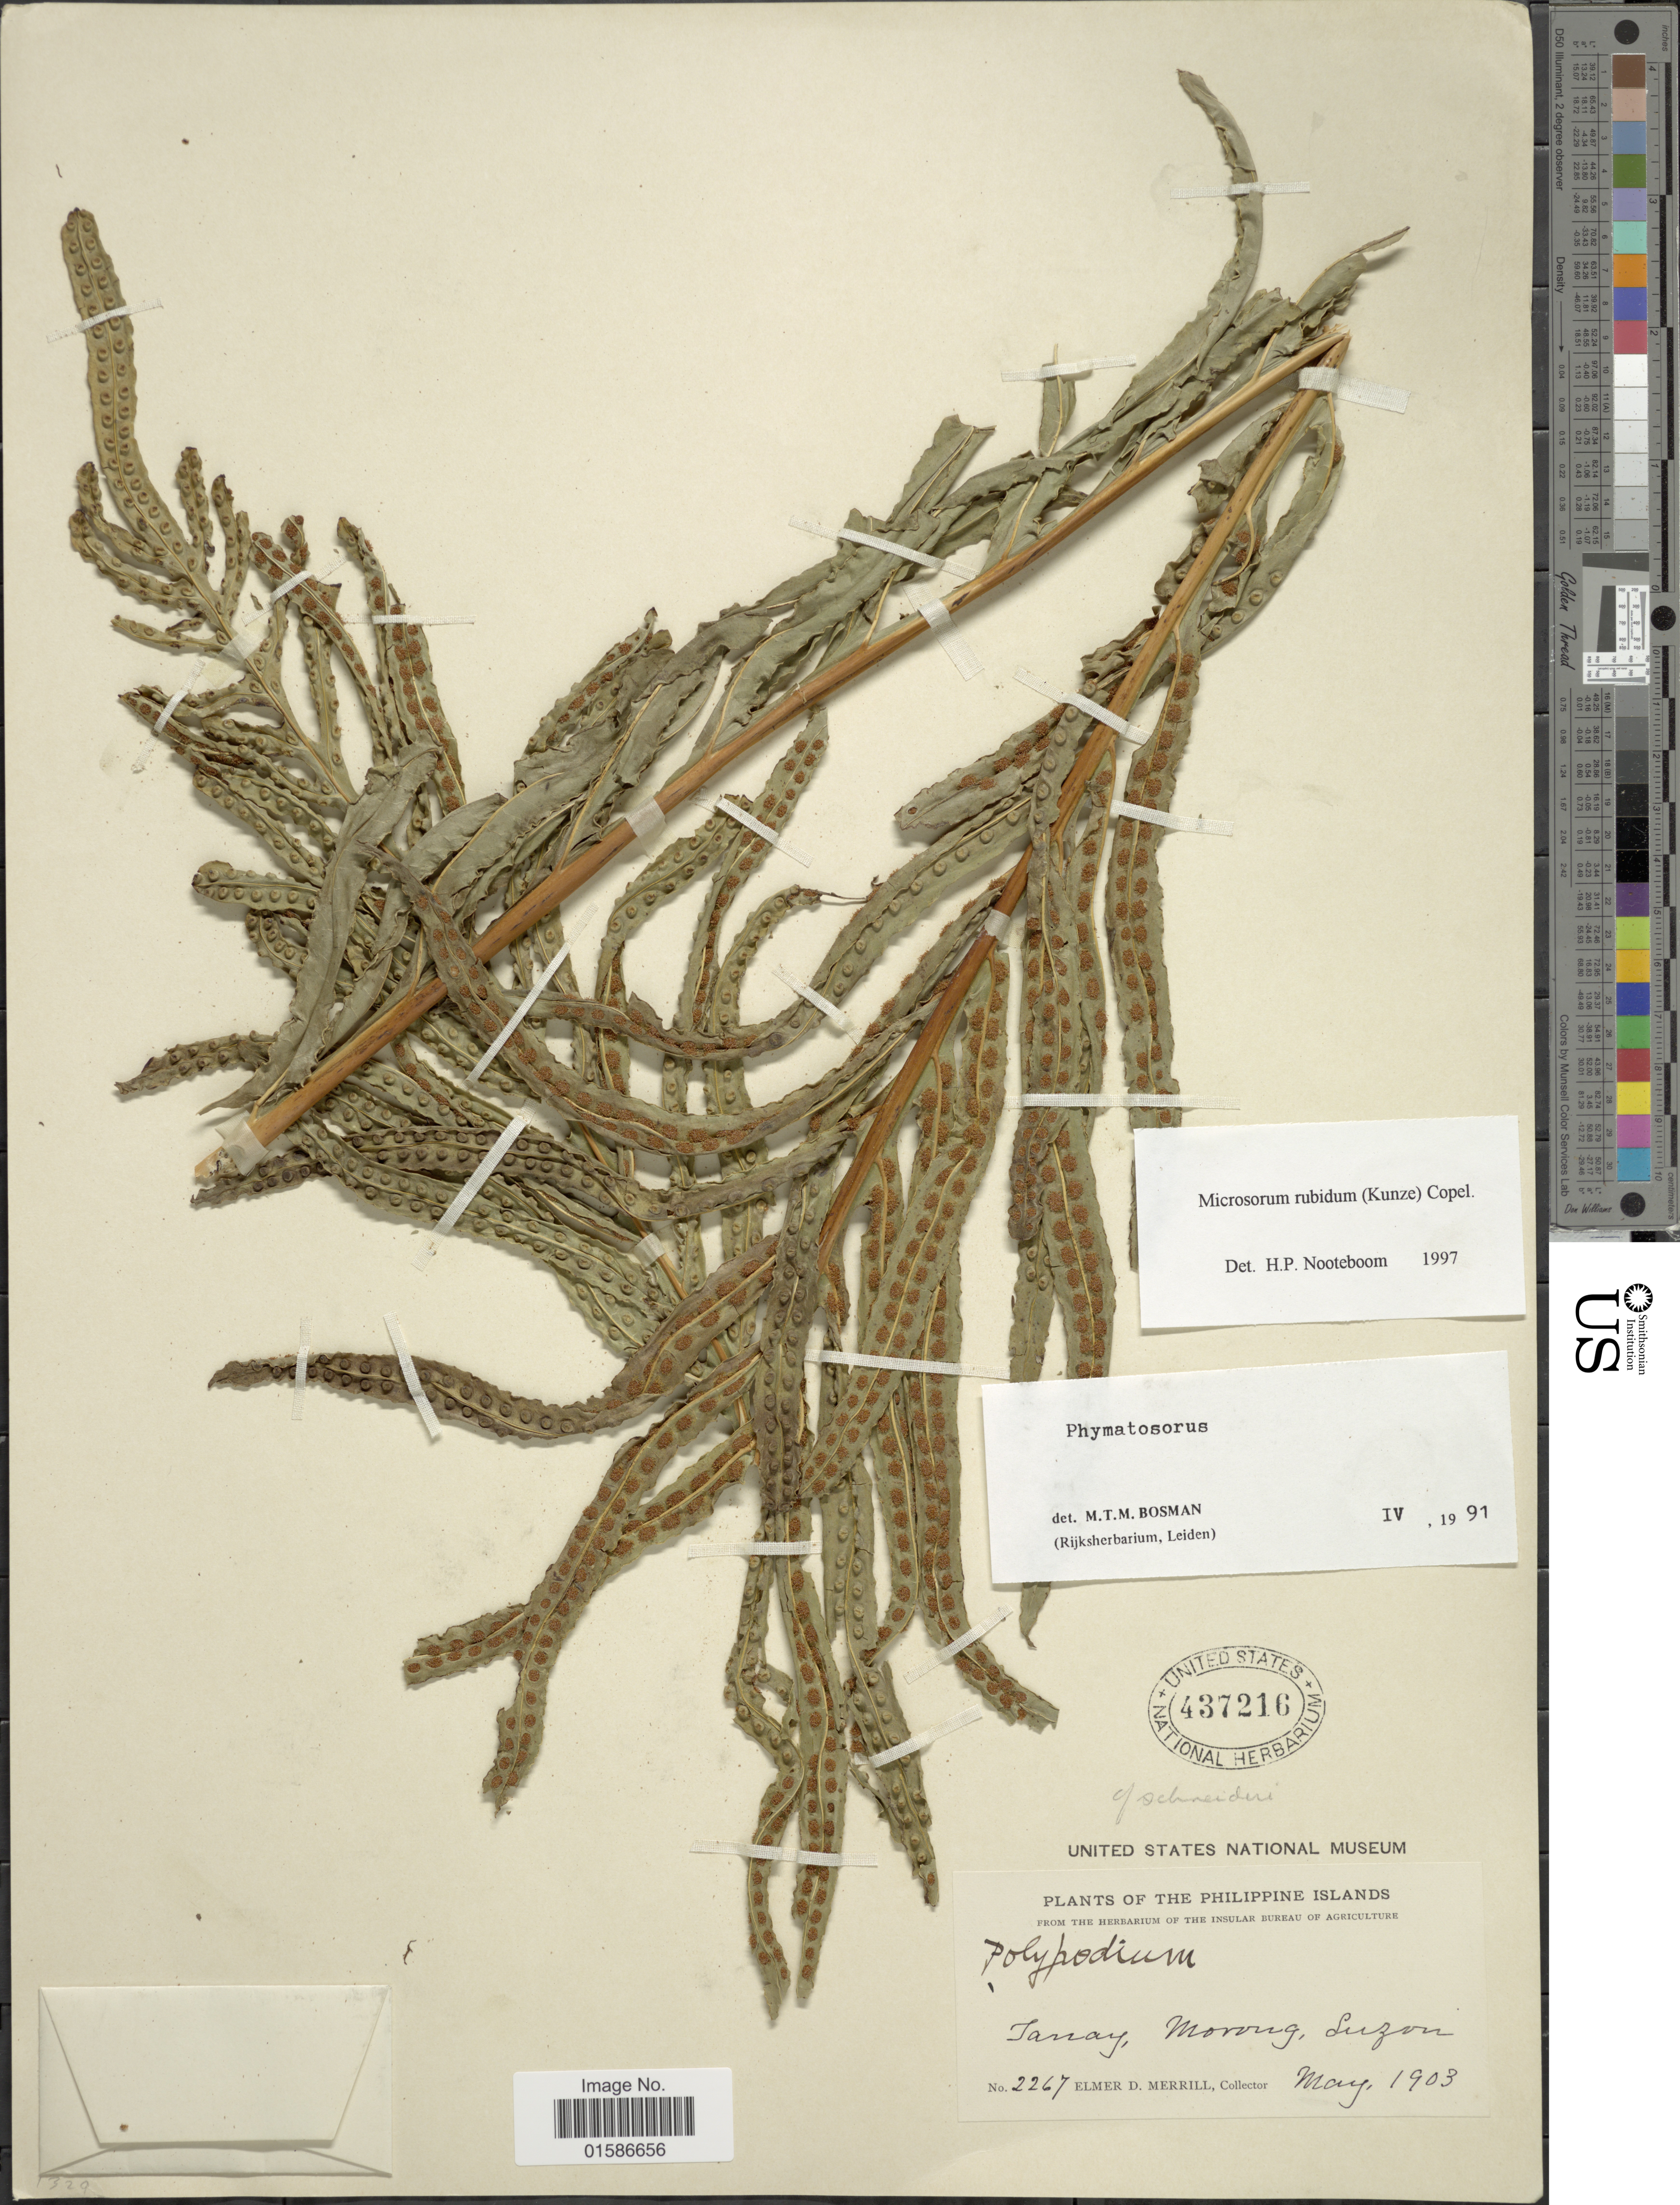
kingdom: Plantae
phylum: Tracheophyta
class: Polypodiopsida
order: Polypodiales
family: Polypodiaceae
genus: Microsorum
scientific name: Microsorum rubidum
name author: (Kunze) Copel.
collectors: E. D. Merrill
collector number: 2267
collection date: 1903-05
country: Philippines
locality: The Philippine Islands, Tanay, Morong, Luzon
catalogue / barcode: US 437216